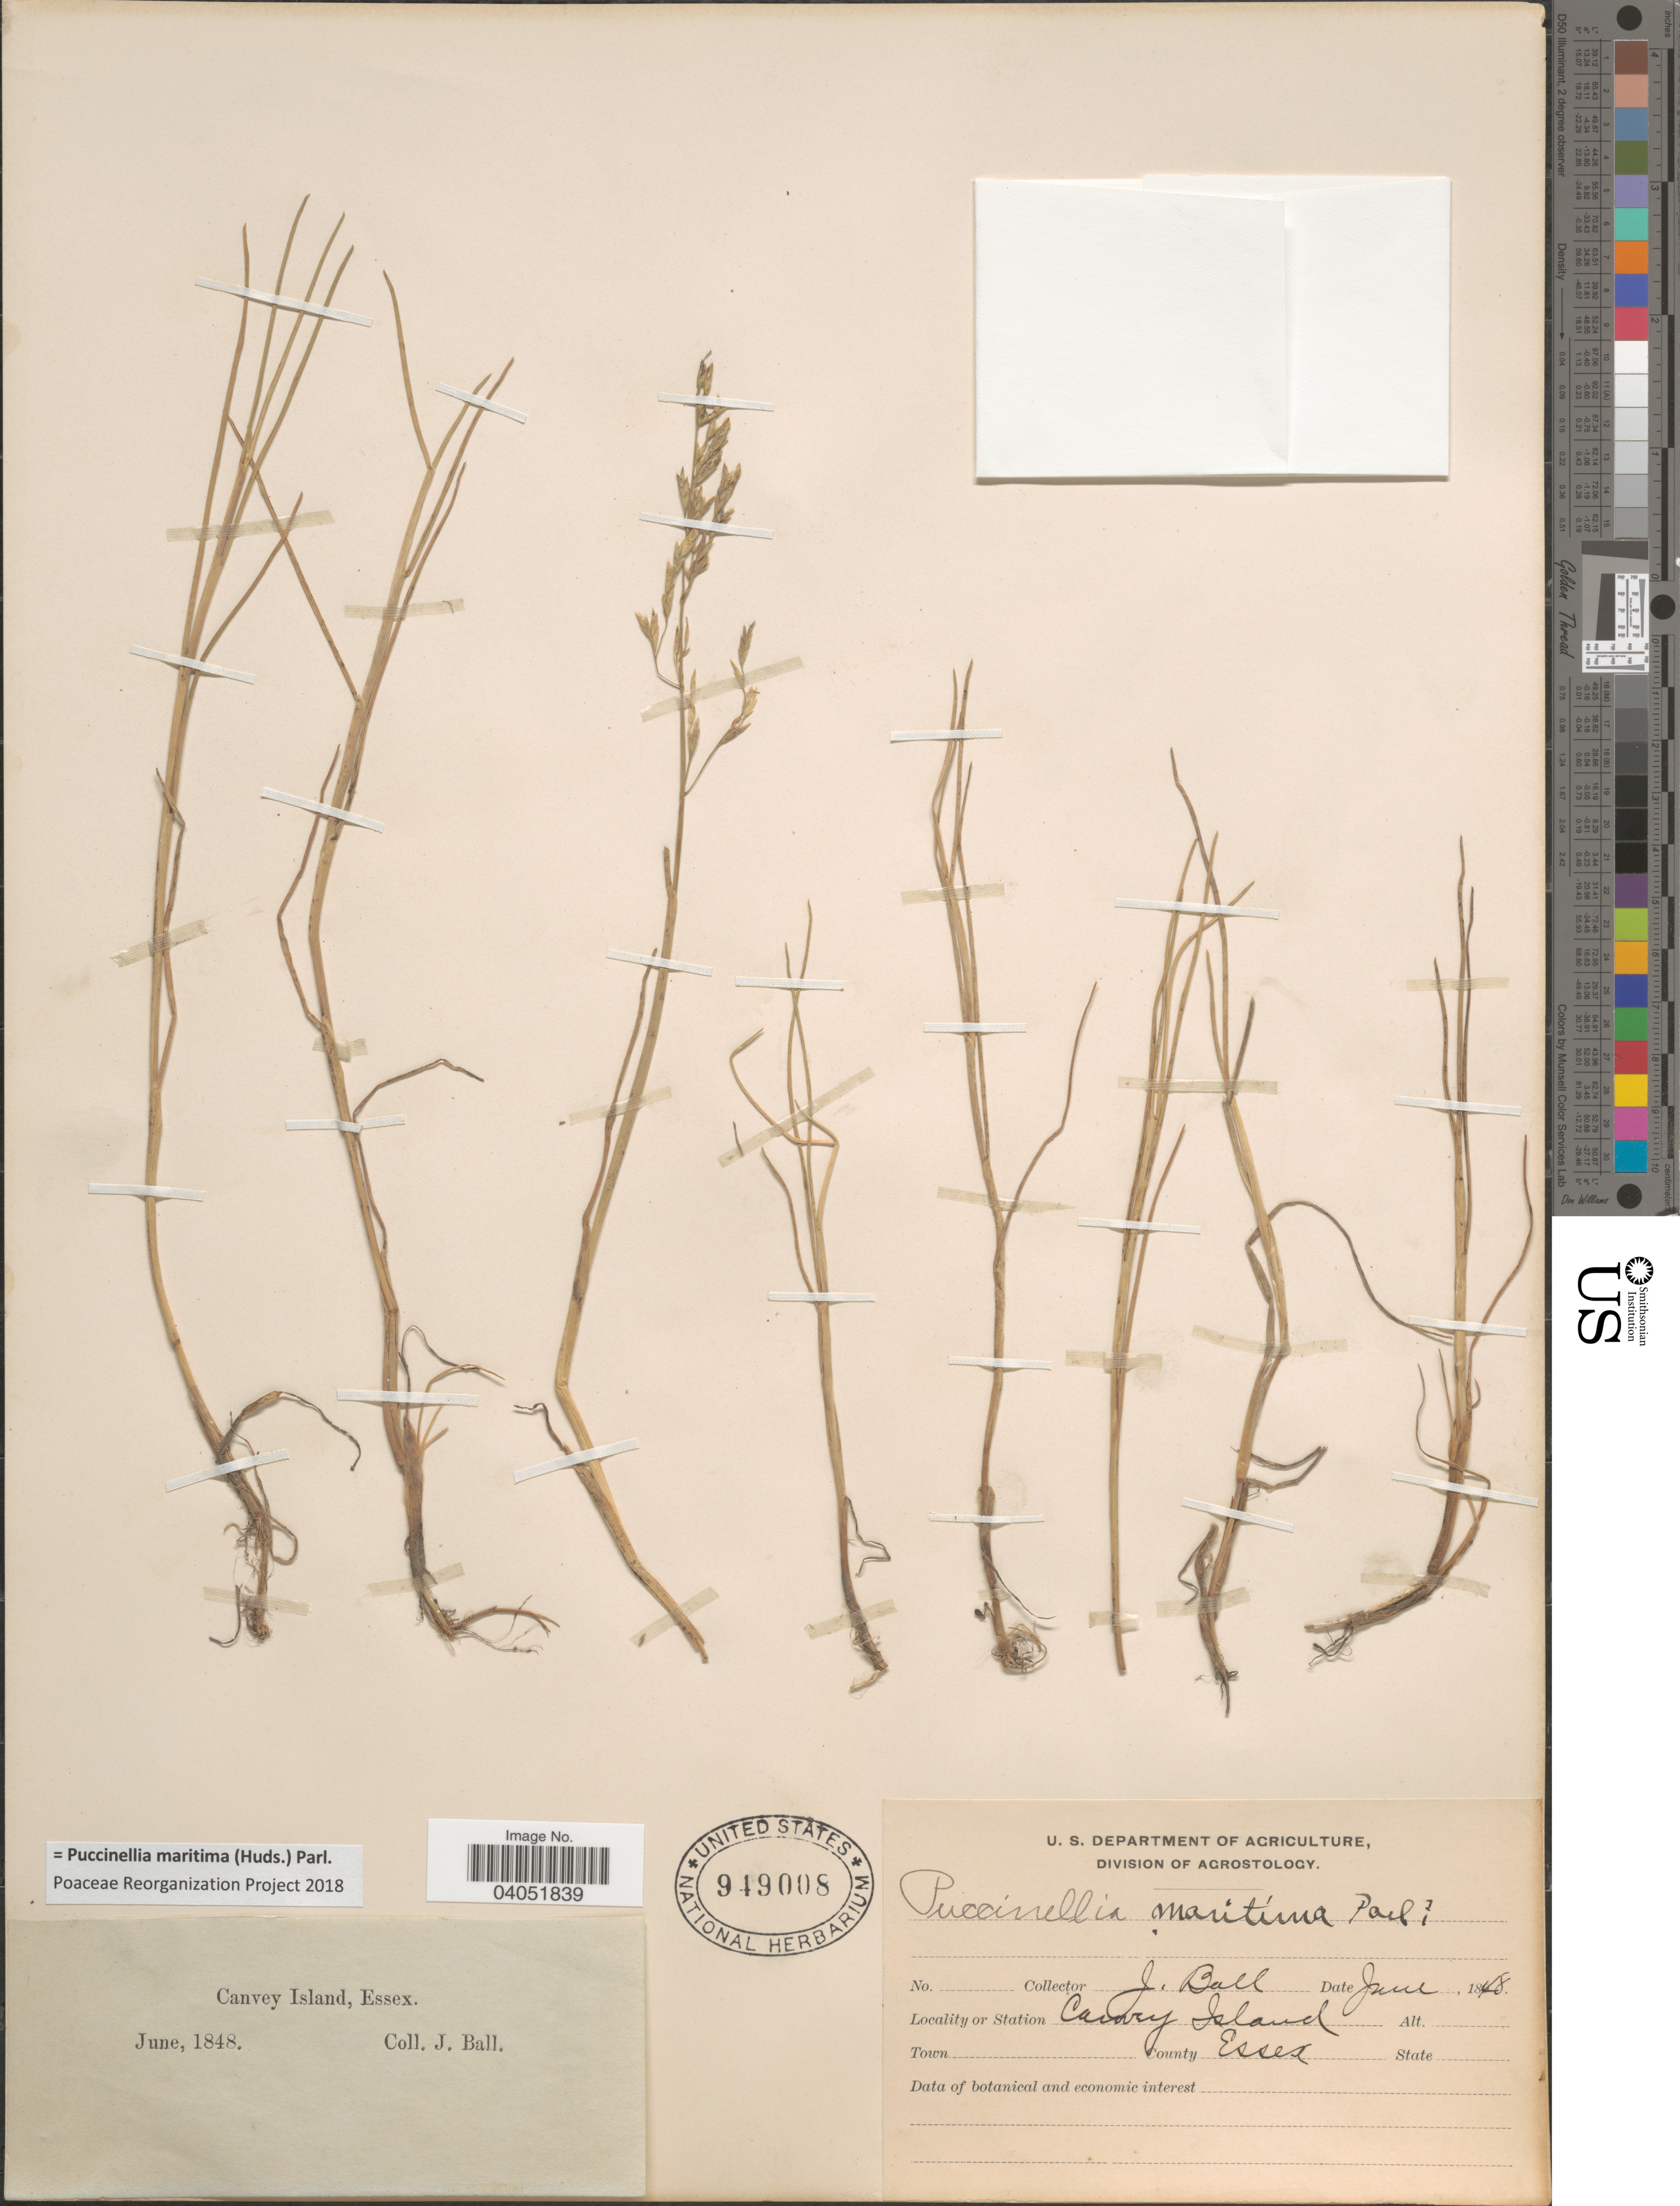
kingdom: Plantae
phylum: Tracheophyta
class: Liliopsida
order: Poales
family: Poaceae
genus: Puccinellia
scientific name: Puccinellia maritima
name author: (Huds.) Parl.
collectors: J. Ball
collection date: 1848-06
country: United Kingdom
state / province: England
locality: Canvey Island, County Essex.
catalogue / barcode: US 949008